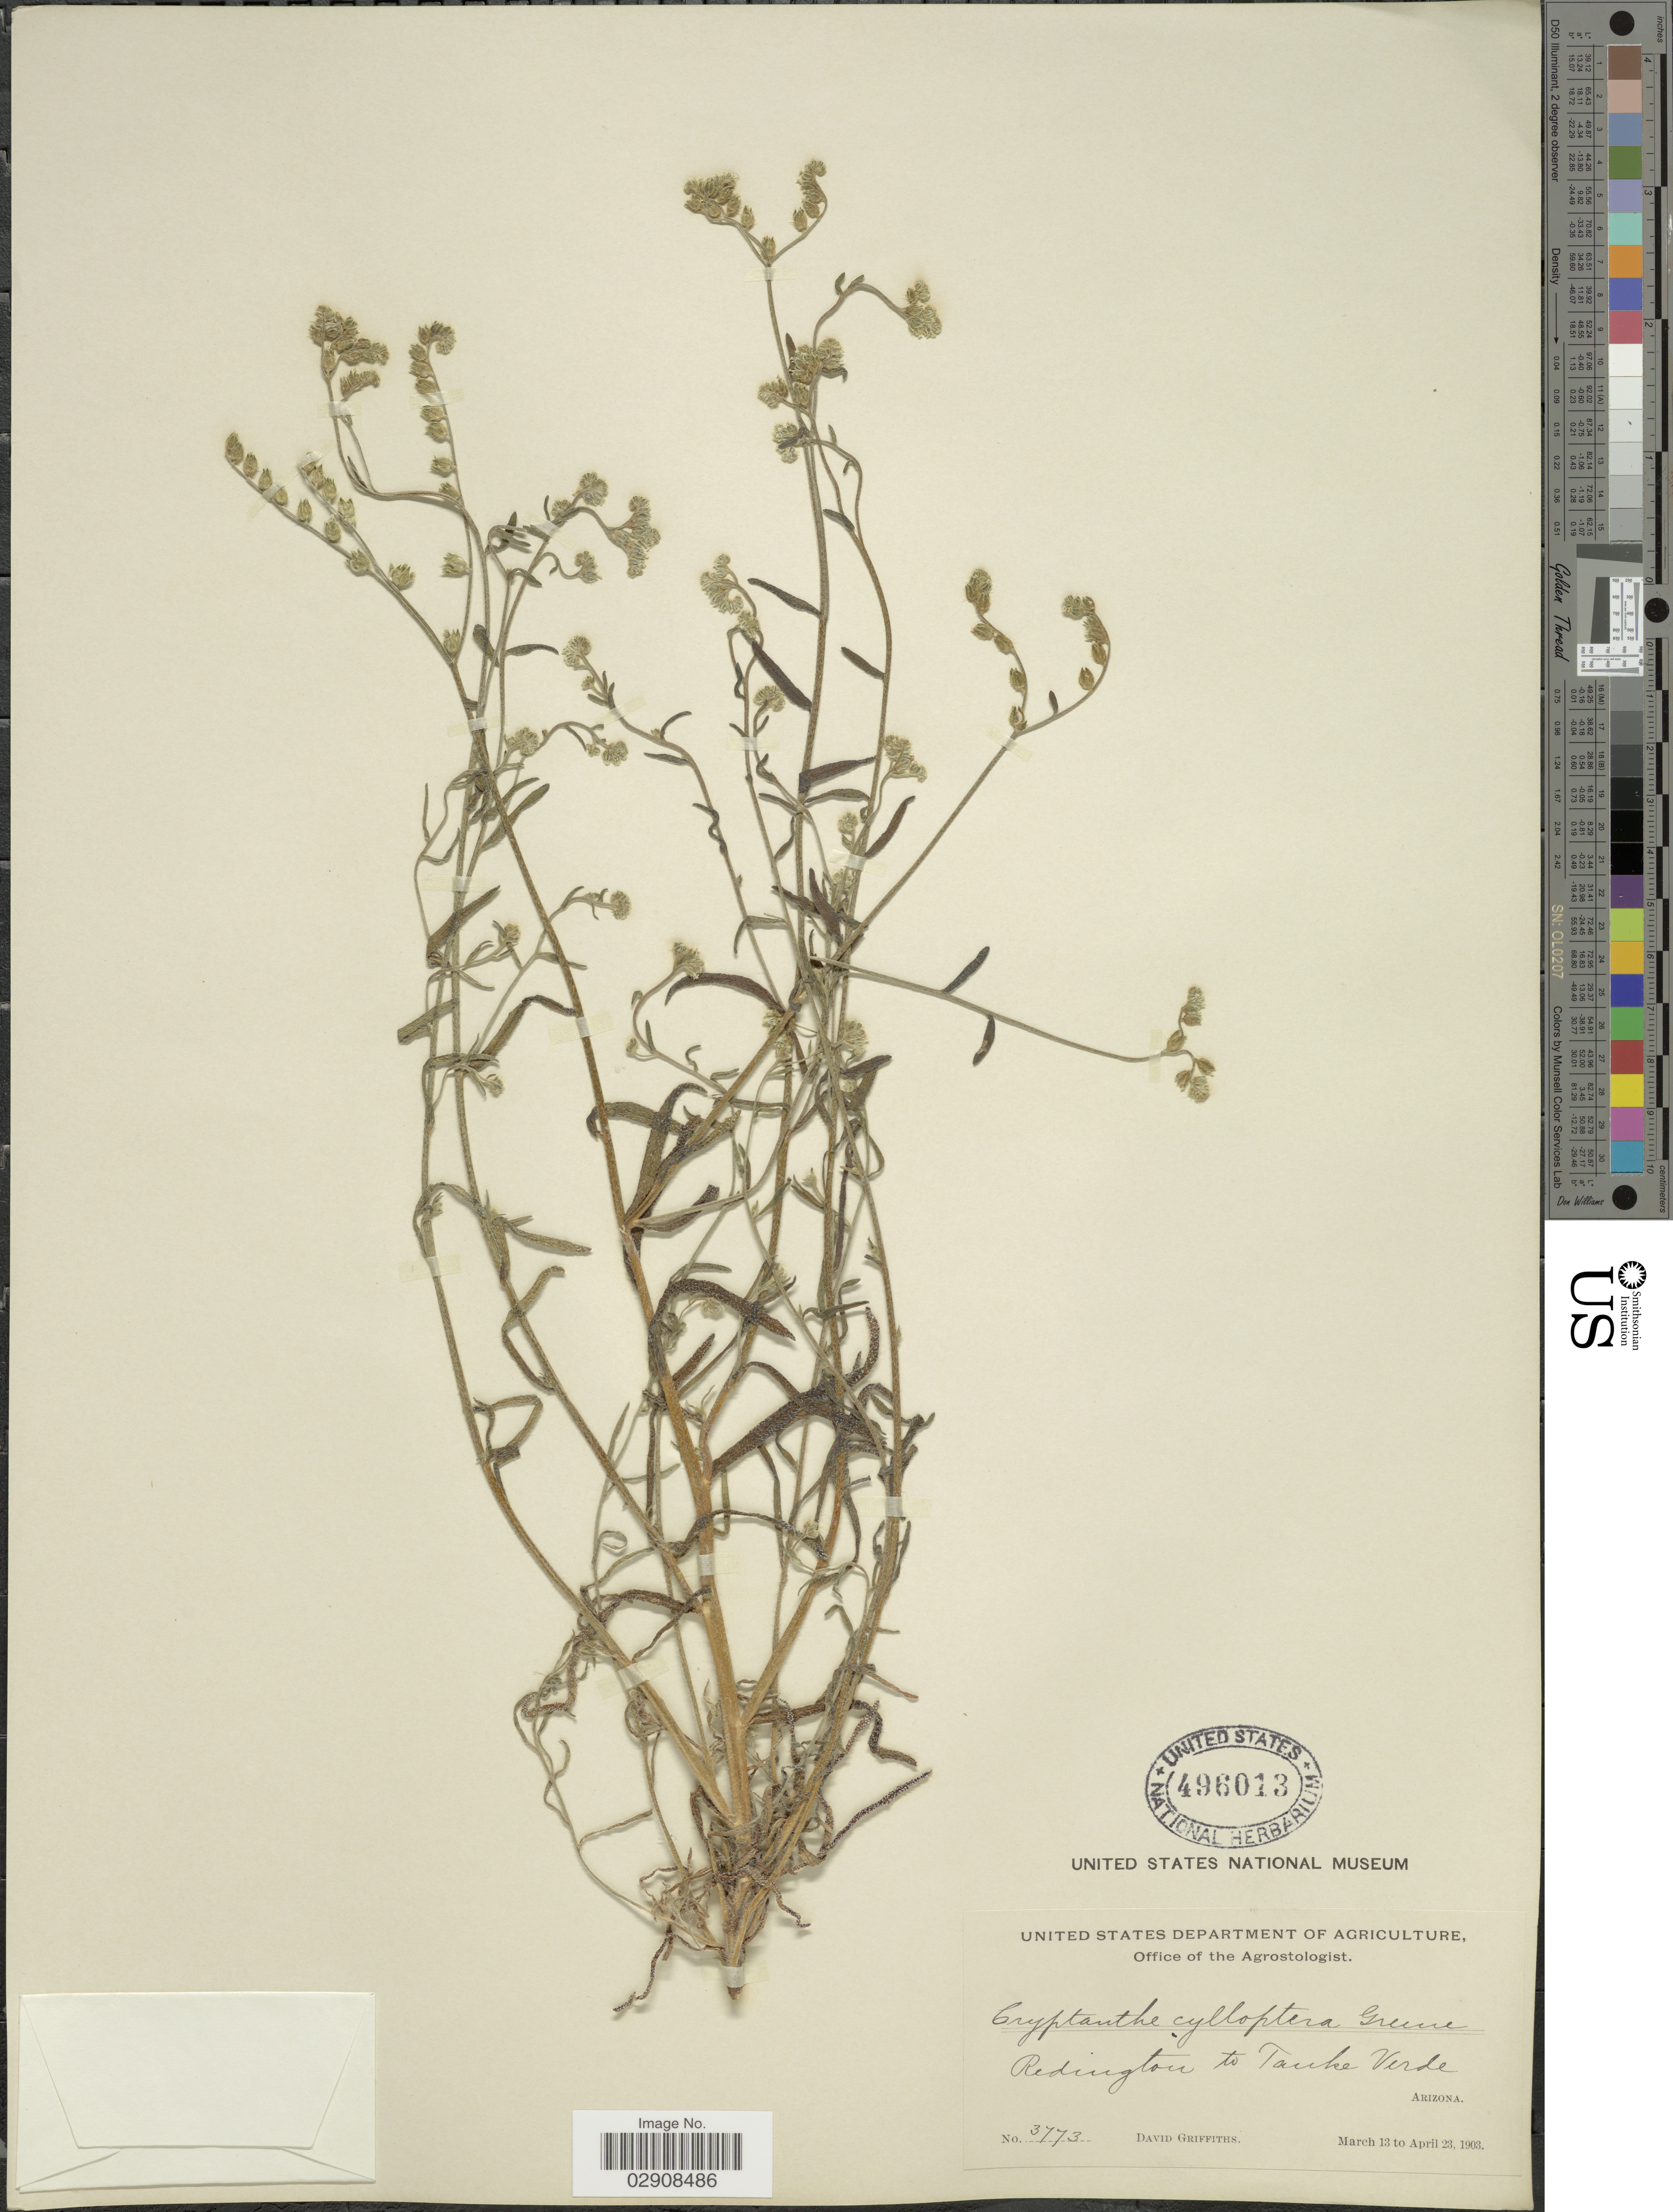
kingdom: Plantae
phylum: Tracheophyta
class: Magnoliopsida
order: Boraginales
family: Boraginaceae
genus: Cryptantha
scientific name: Cryptantha pterocarya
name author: (Torr.) Greene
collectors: D. Griffiths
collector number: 3773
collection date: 1903-03-13/1903-04-23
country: United States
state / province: Arizona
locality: Redington to Tanke Verde.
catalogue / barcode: US 496013